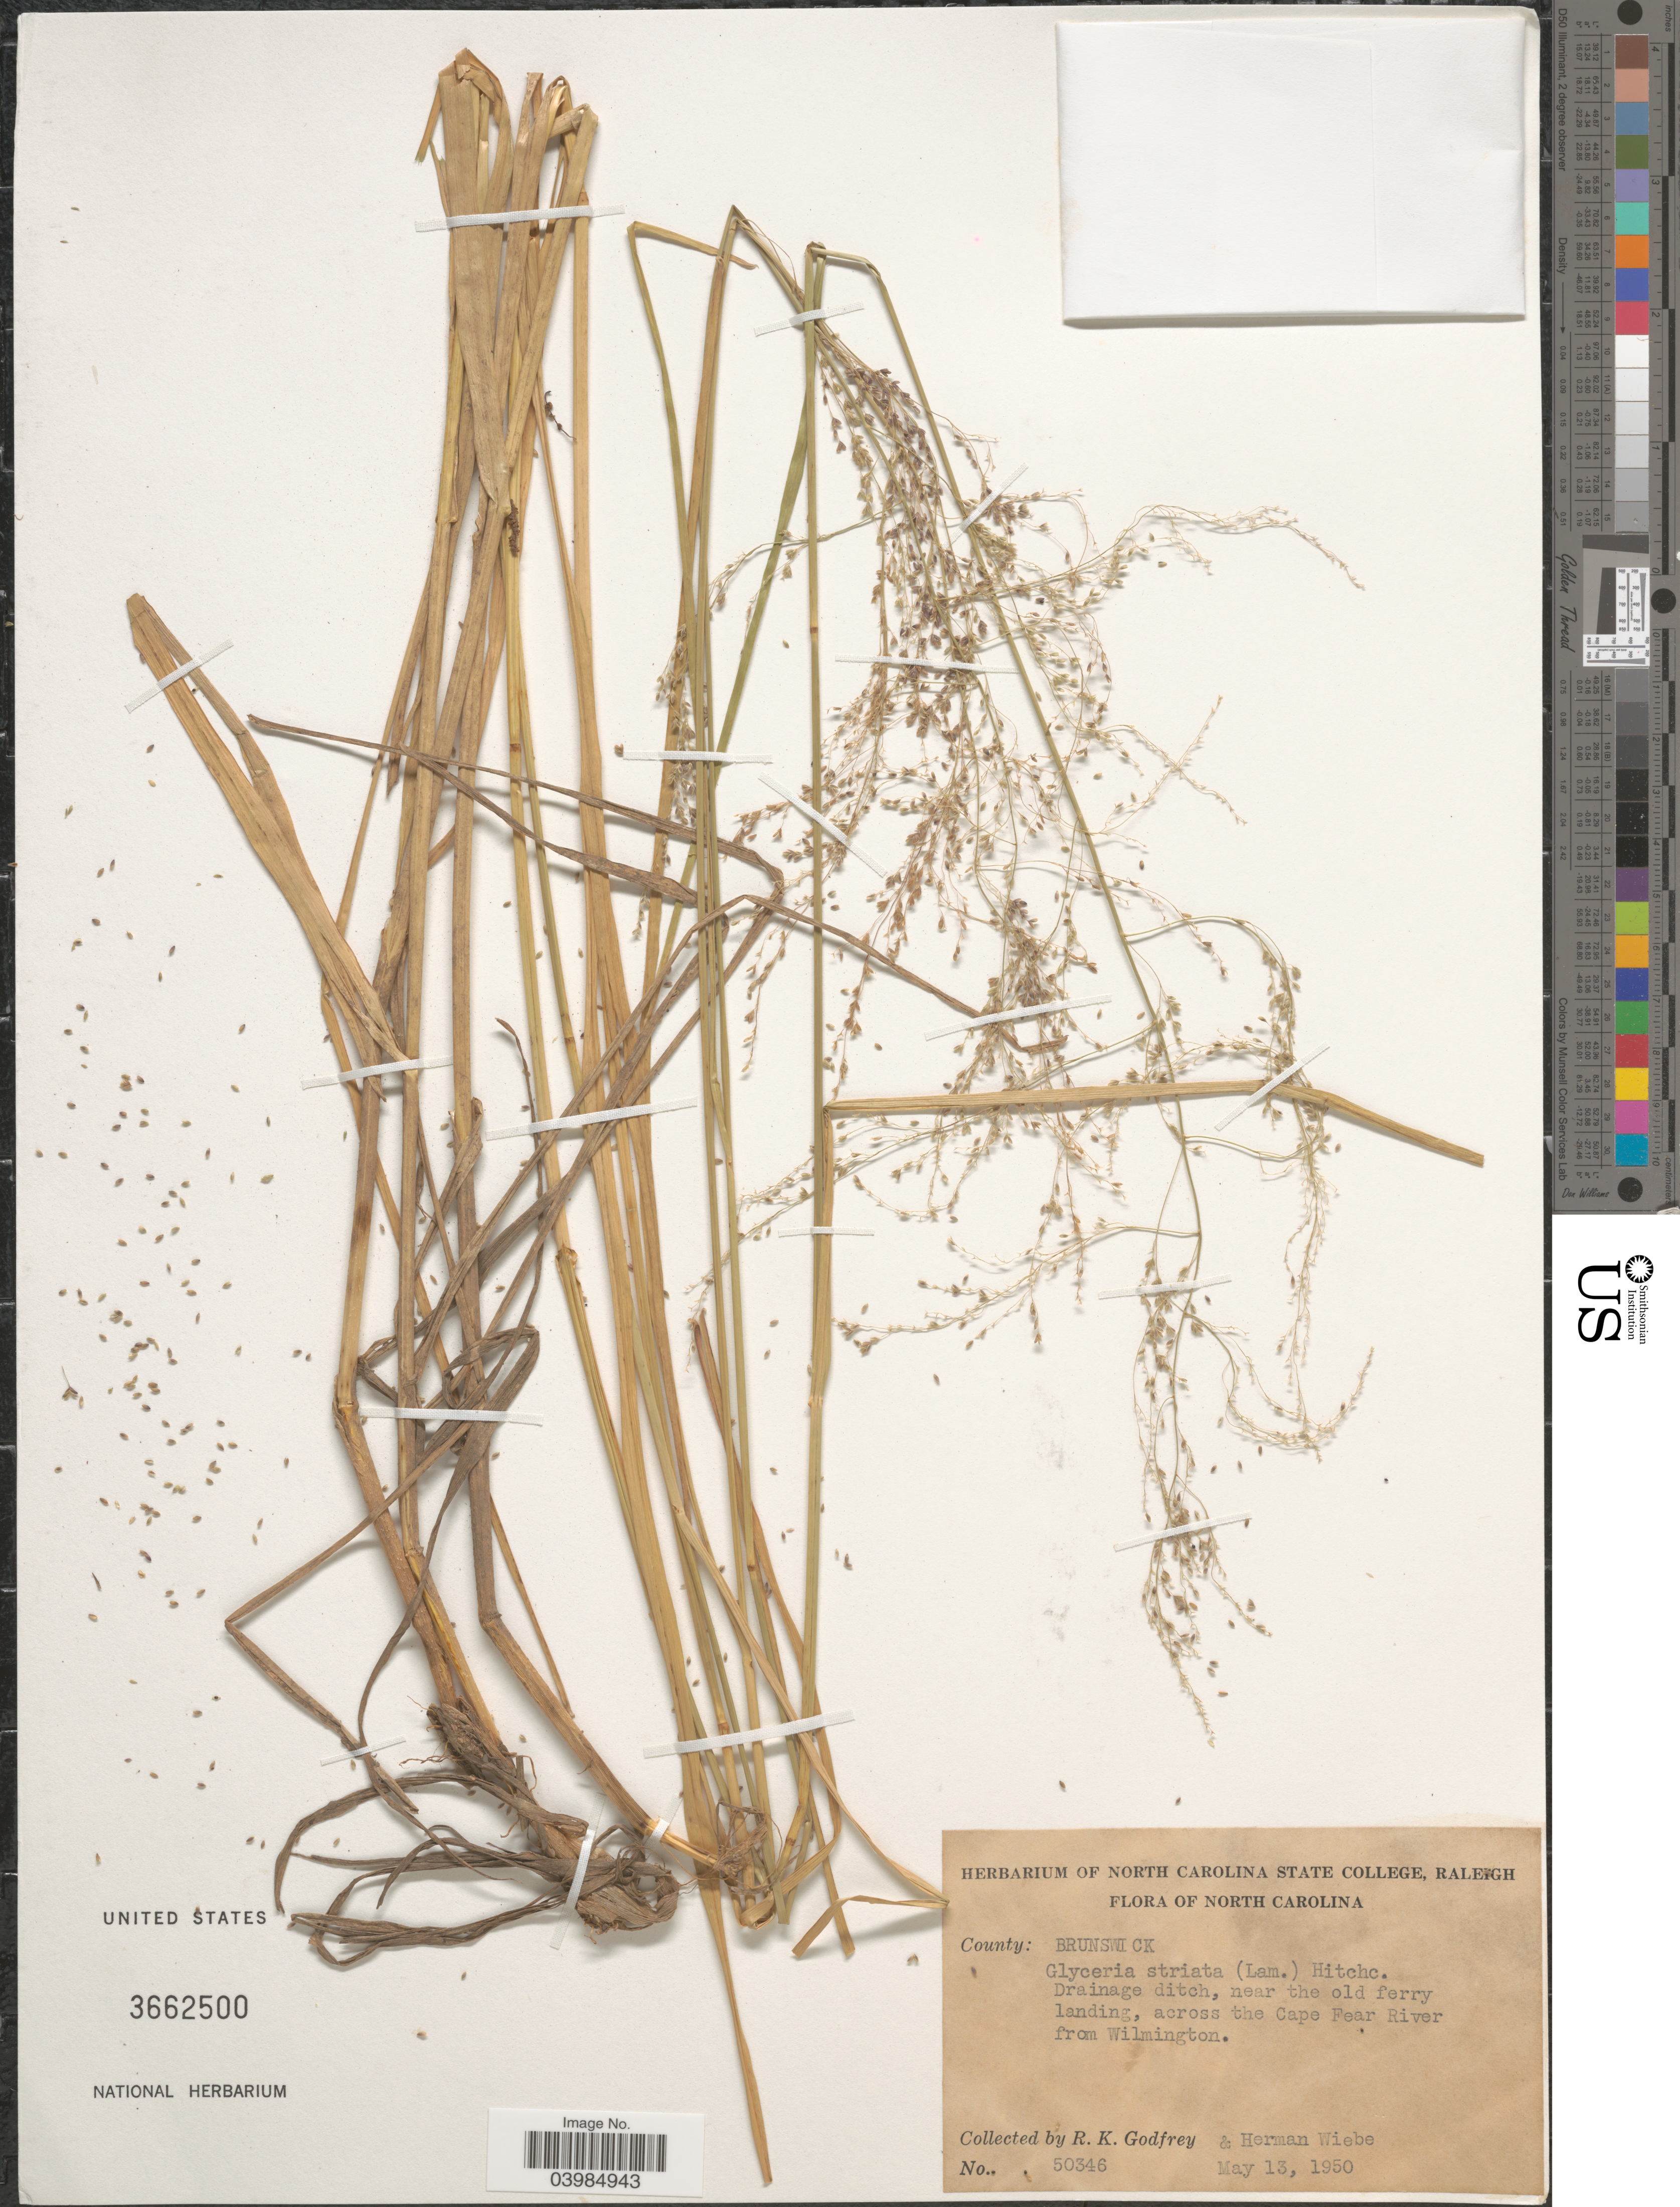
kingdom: Plantae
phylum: Tracheophyta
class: Liliopsida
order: Poales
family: Poaceae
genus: Glyceria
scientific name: Glyceria striata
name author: (Lam.) Hitchc.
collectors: R. K. Godfrey & H. Wiebe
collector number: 50346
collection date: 1950-05-13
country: United States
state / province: North Carolina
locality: County: Brunswick. Near the old ferry landing, across the Cape Fear River from Wilmington.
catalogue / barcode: US 3662500